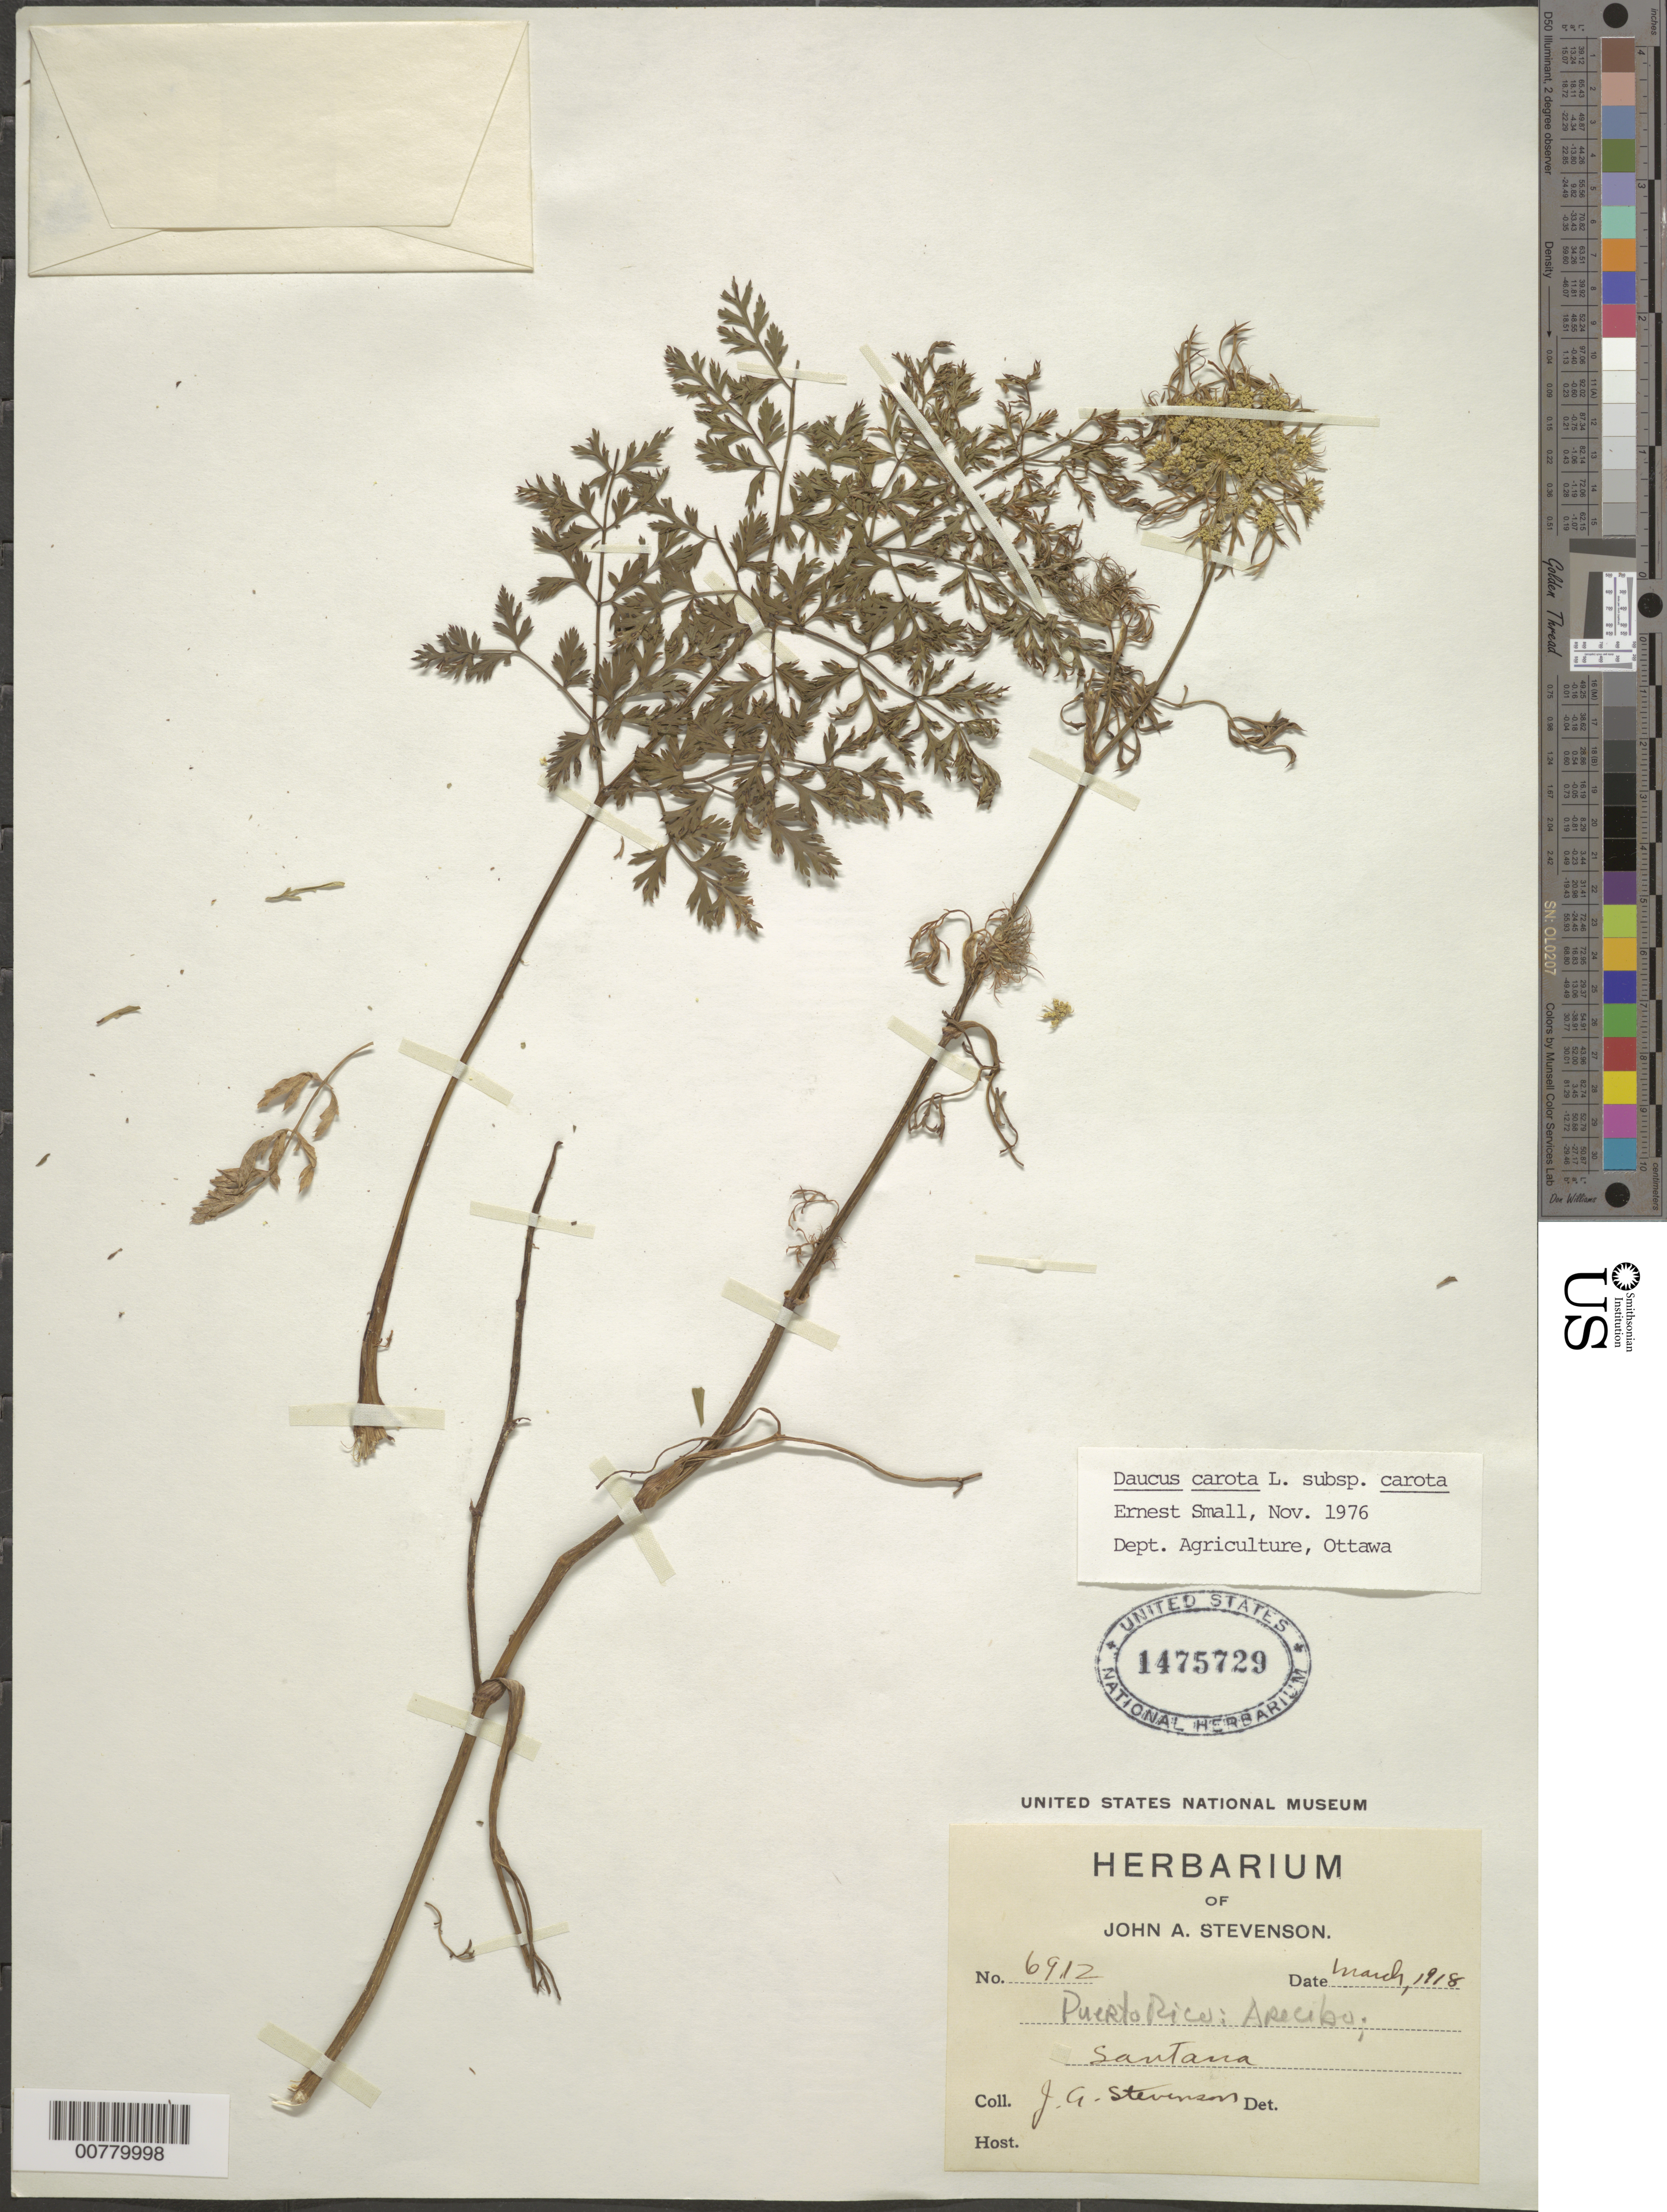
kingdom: Plantae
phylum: Tracheophyta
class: Magnoliopsida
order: Apiales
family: Apiaceae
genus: Daucus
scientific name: Daucus carota subsp. carota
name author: L.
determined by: Small, Ernest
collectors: J. Stevenson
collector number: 6912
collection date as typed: Mar 1918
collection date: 1918-03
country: Puerto Rico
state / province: Arecibo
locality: Santana.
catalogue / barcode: US 1475729